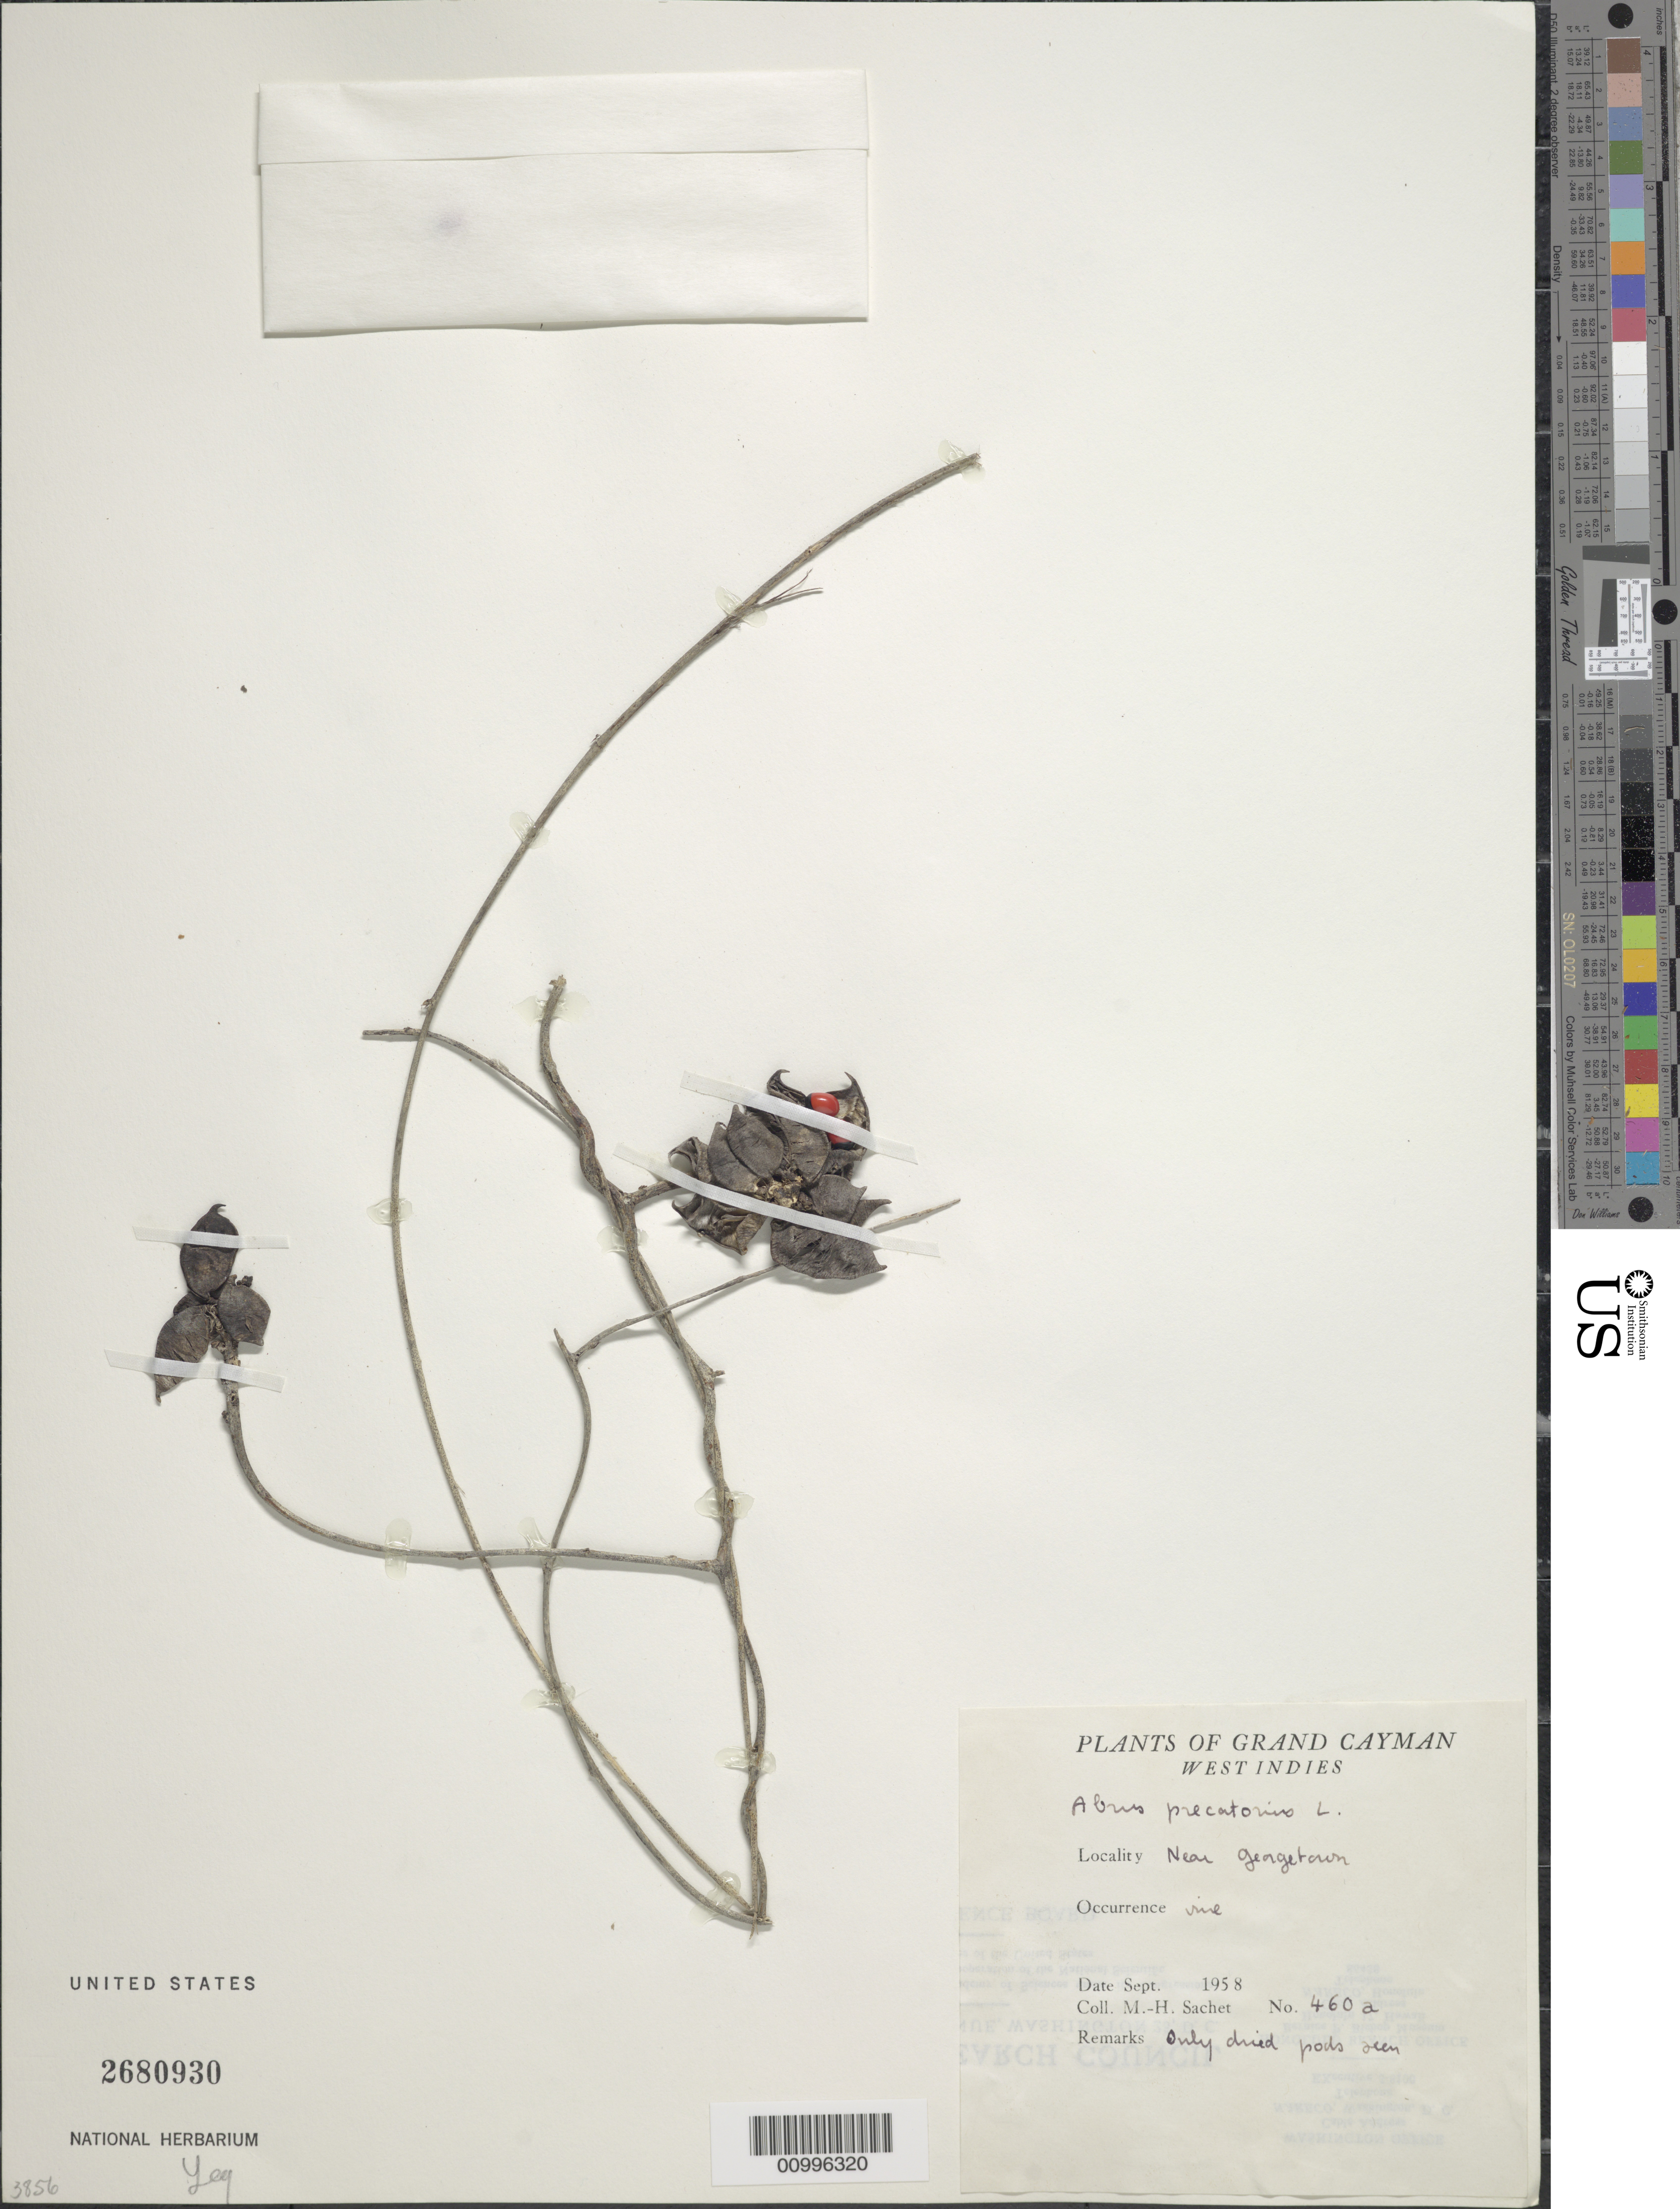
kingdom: Plantae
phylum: Tracheophyta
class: Magnoliopsida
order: Fabales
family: Fabaceae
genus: Abrus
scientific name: Abrus precatorius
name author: L.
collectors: M.-H. Sachet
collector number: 460a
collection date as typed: Sep 1958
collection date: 1958-09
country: Cayman Islands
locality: New Georgetown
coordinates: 0 N, 0 E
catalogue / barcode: US 2680930